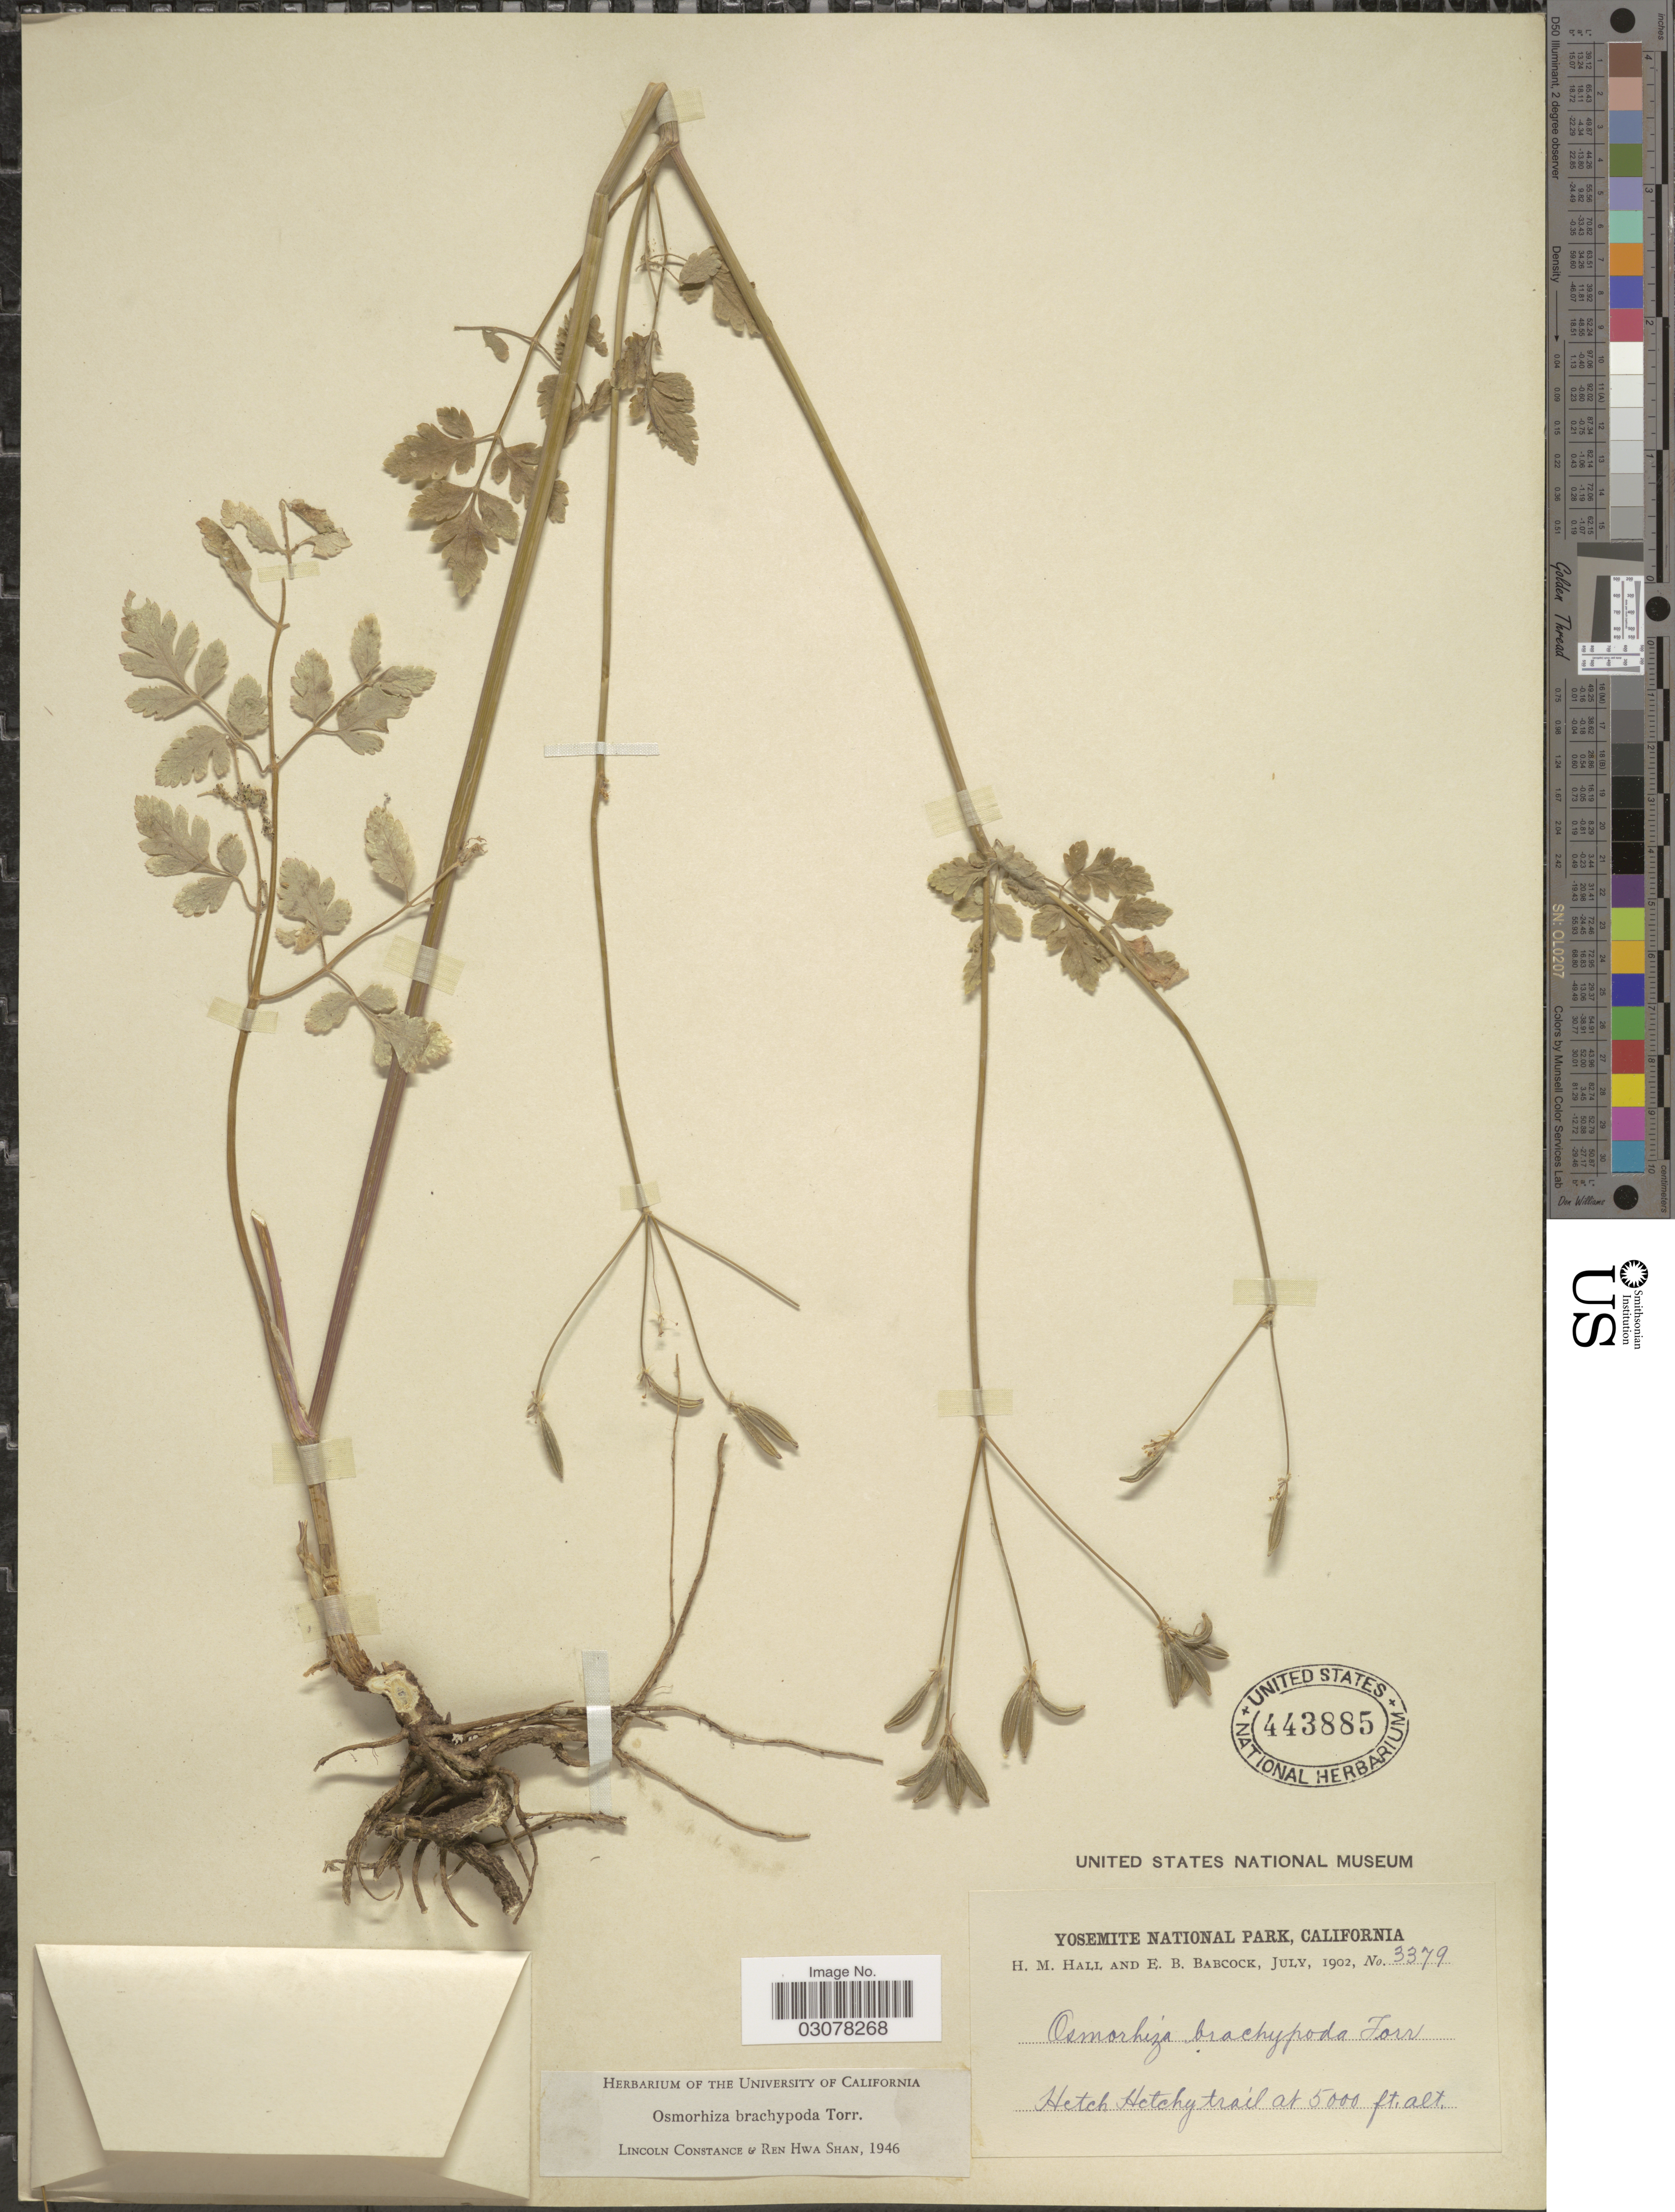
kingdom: Plantae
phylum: Tracheophyta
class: Magnoliopsida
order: Apiales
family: Apiaceae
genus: Osmorhiza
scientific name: Osmorhiza brachypoda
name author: Torr. ex Durand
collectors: H. M. Hall & E. B. Babcock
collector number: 3379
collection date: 1902-07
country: United States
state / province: California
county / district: Mariposa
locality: Yosemite National Park. Hetch Hetchy trail.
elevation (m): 1524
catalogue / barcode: US 443885